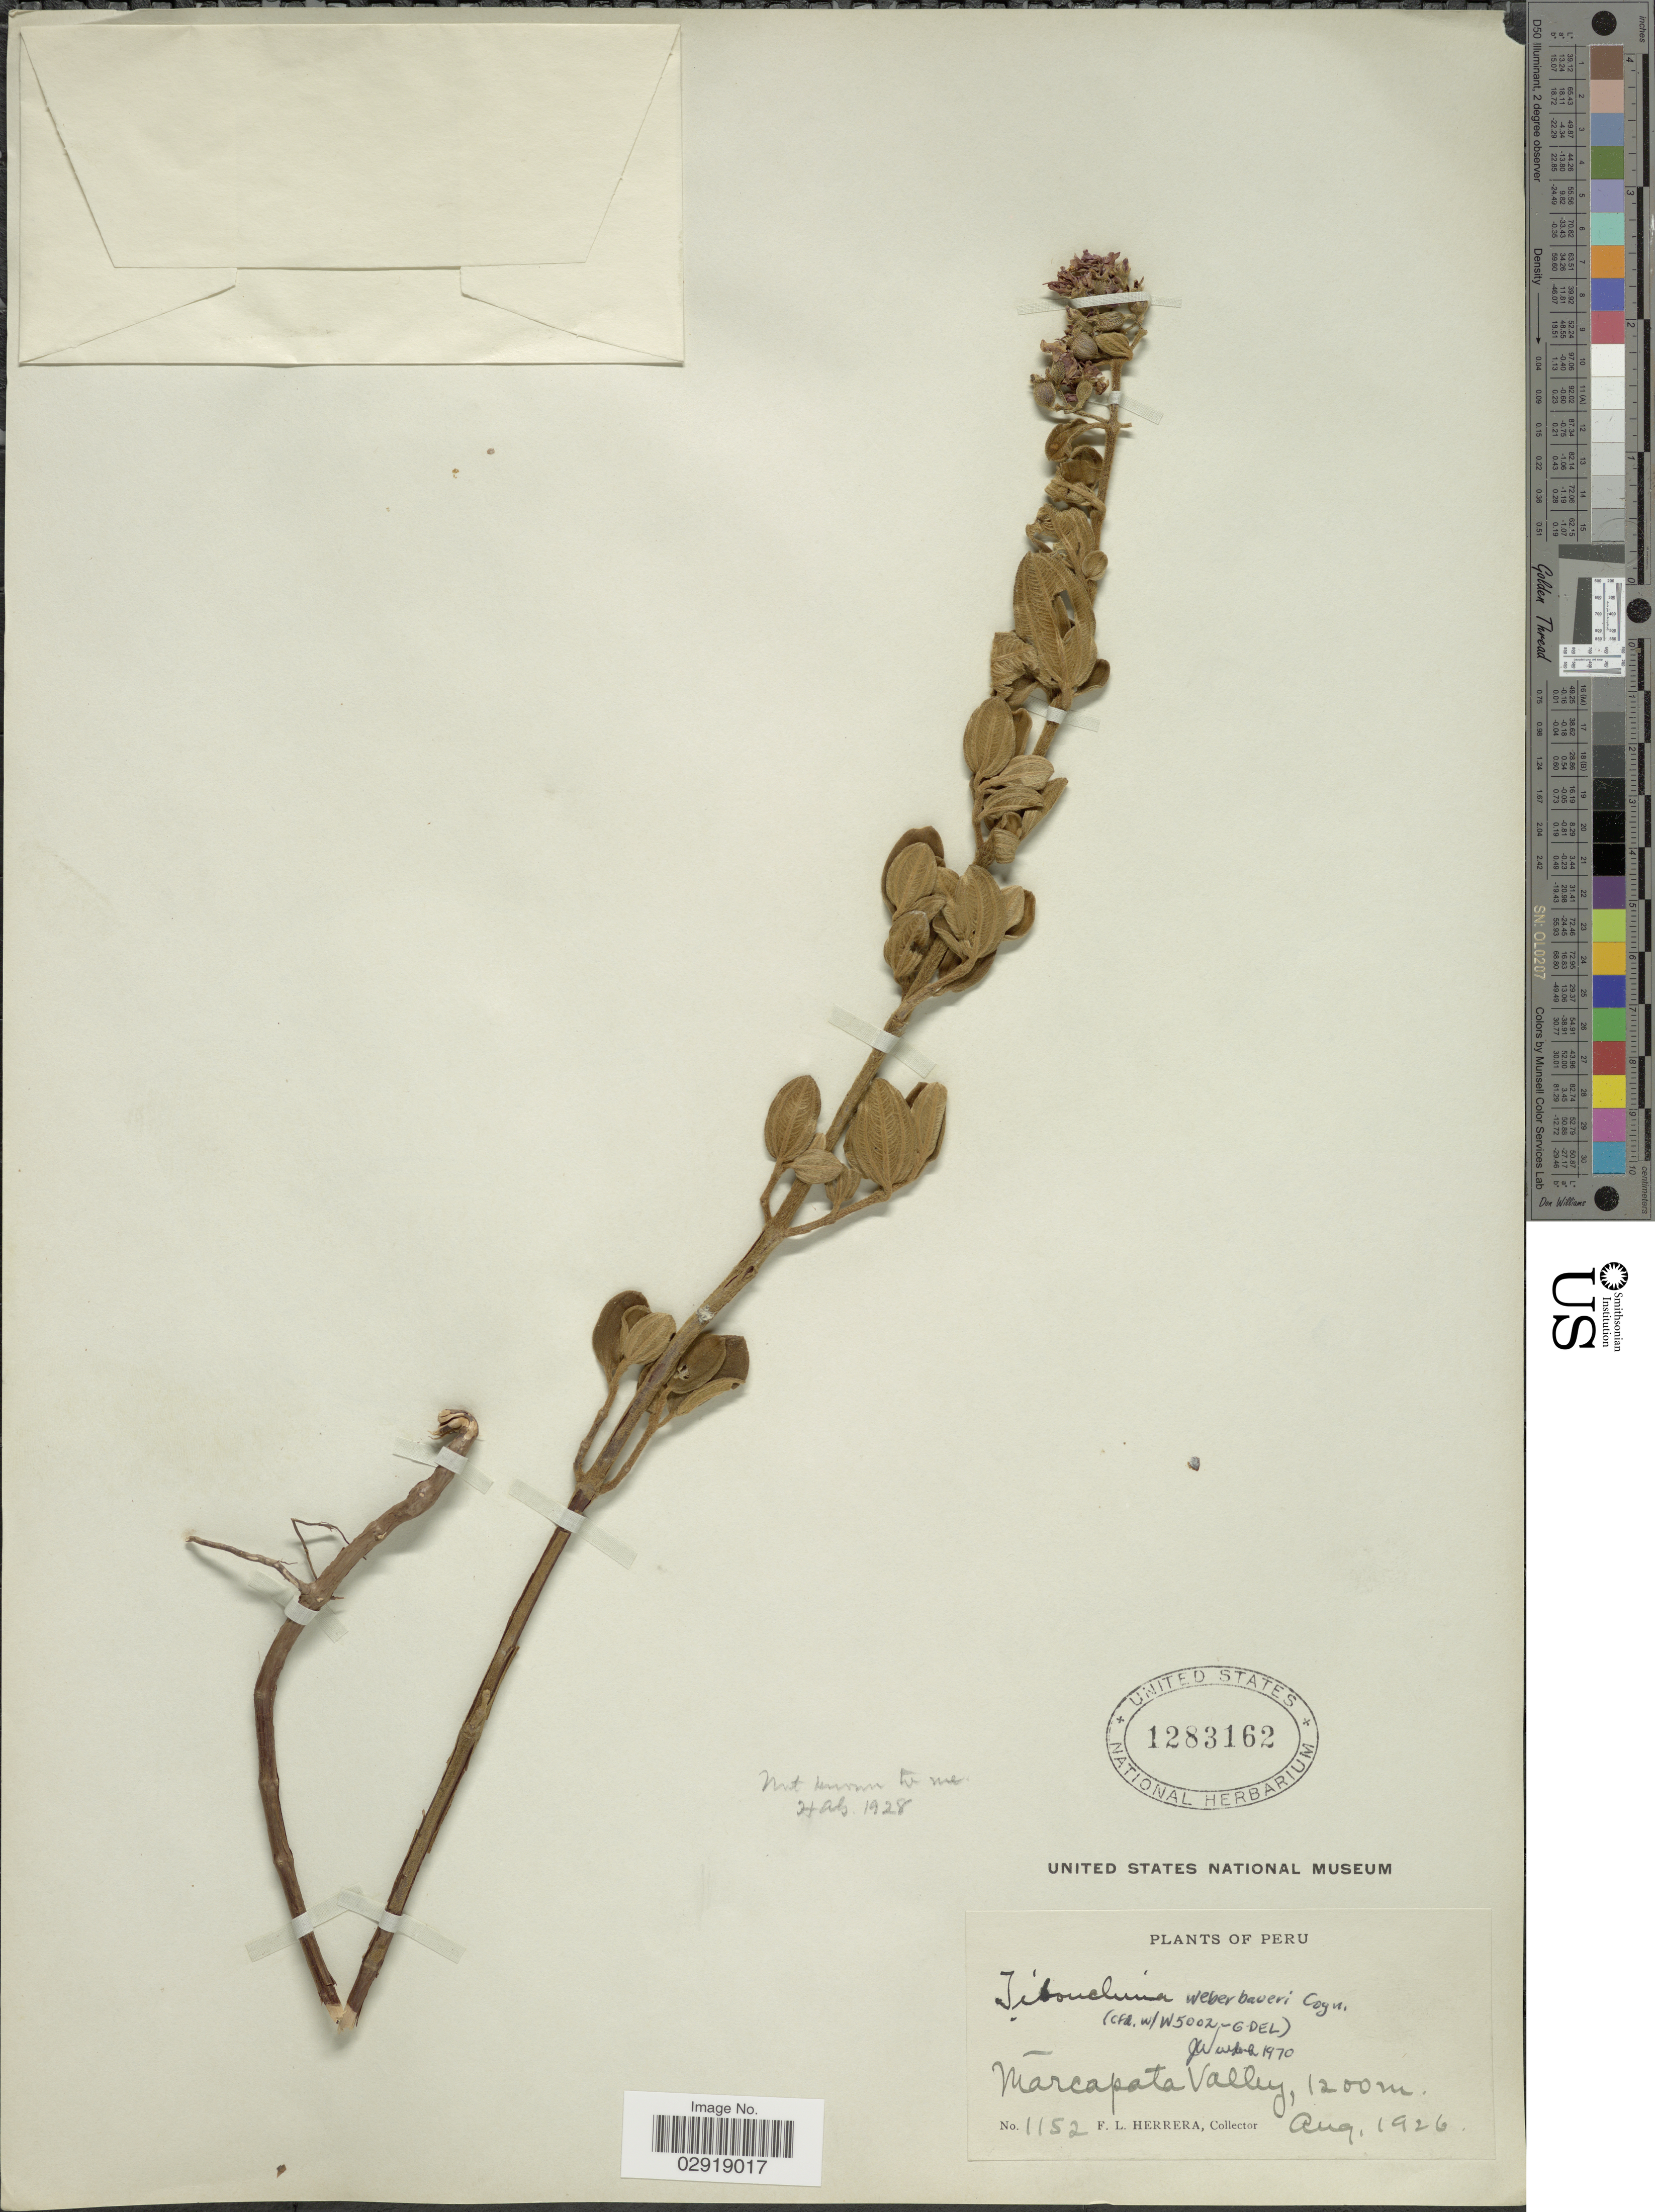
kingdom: Plantae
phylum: Tracheophyta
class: Magnoliopsida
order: Myrtales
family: Melastomataceae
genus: Chaetogastra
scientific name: Chaetogastra weberbaueri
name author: (Cogn.) P.J.F. Guim. & Michelang.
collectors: F. L. Herrera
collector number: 1152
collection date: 1926-08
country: Peru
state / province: Cusco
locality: Marcapata Valley.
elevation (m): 1200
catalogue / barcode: US 1283162